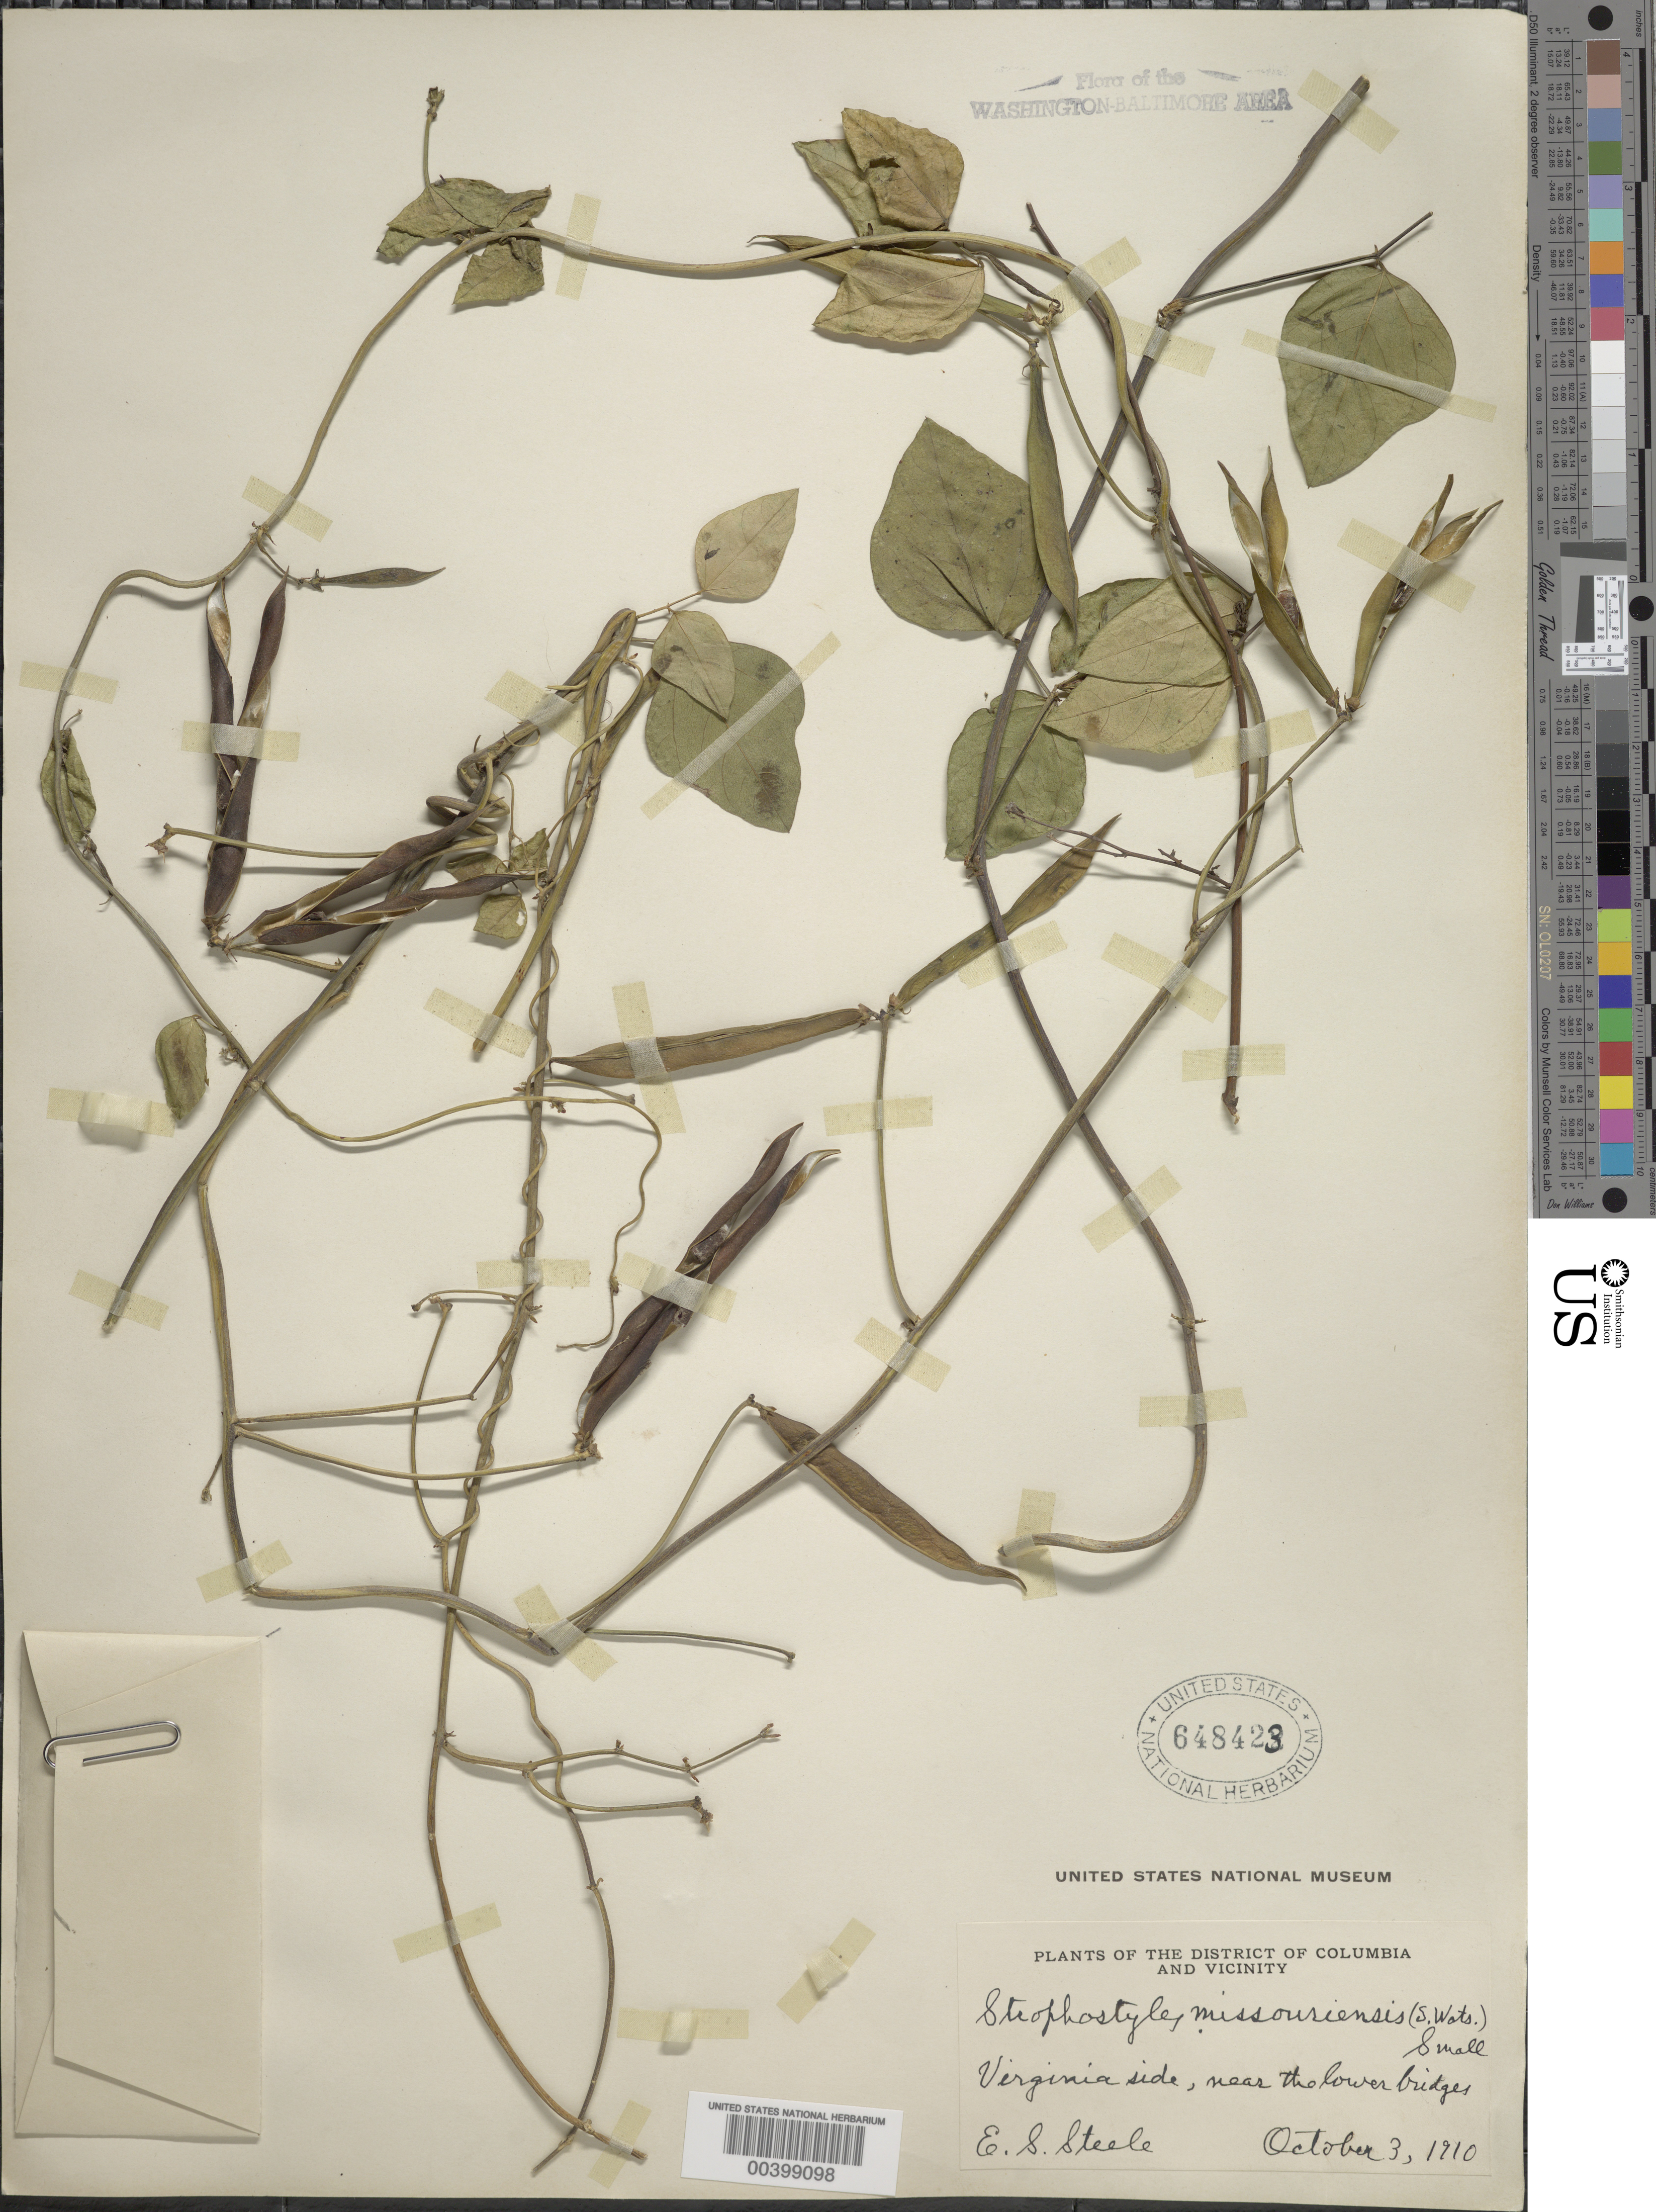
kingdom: Plantae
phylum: Tracheophyta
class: Magnoliopsida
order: Fabales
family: Fabaceae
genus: Strophostyles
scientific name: Strophostyles helvola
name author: (L.) Elliott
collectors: E. Steele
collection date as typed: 03 Oct 1910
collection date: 1910-10-03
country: United States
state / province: Virginia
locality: Near Lower Bridges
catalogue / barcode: US 648423